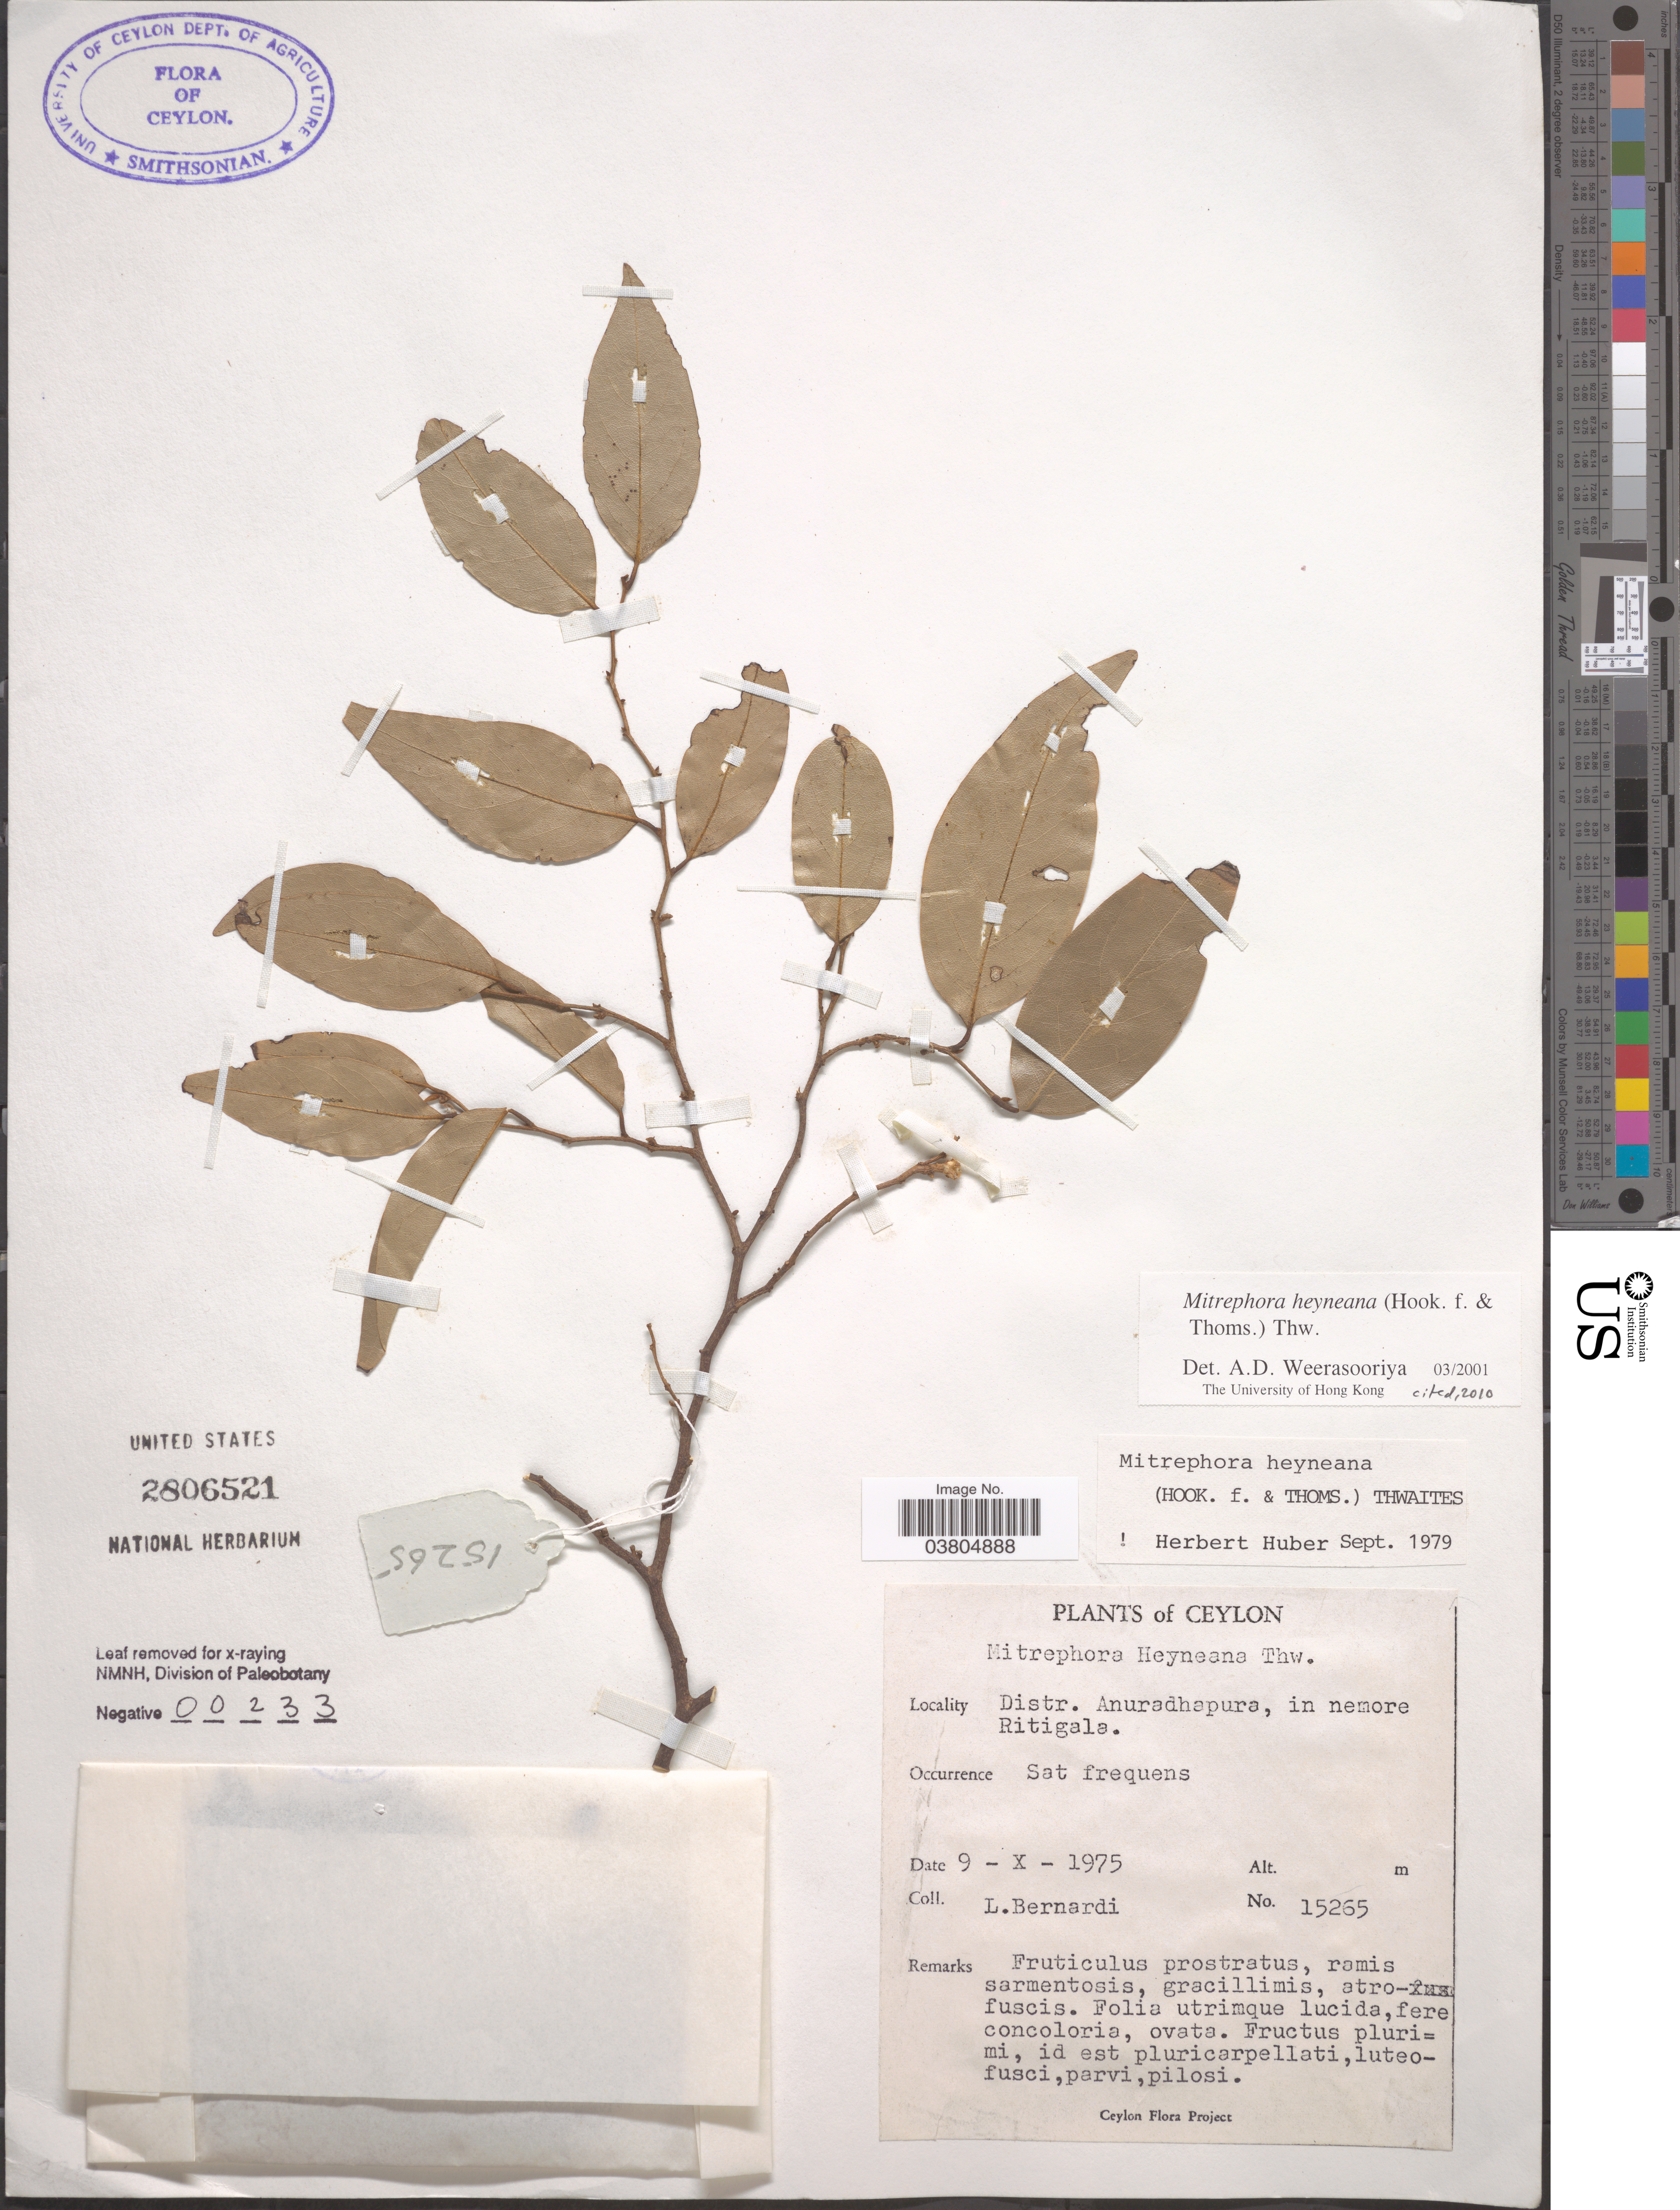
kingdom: Plantae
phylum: Tracheophyta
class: Magnoliopsida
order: Magnoliales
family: Annonaceae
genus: Mitrephora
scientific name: Mitrephora heyneana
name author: (Hook. f. & Thoms.) Thwaites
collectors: L. Bernardi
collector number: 15265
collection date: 1975-10-09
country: Sri Lanka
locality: Ceylon. Distr. Anuradhapura, in nemore Ritigala.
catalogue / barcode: US 2806521